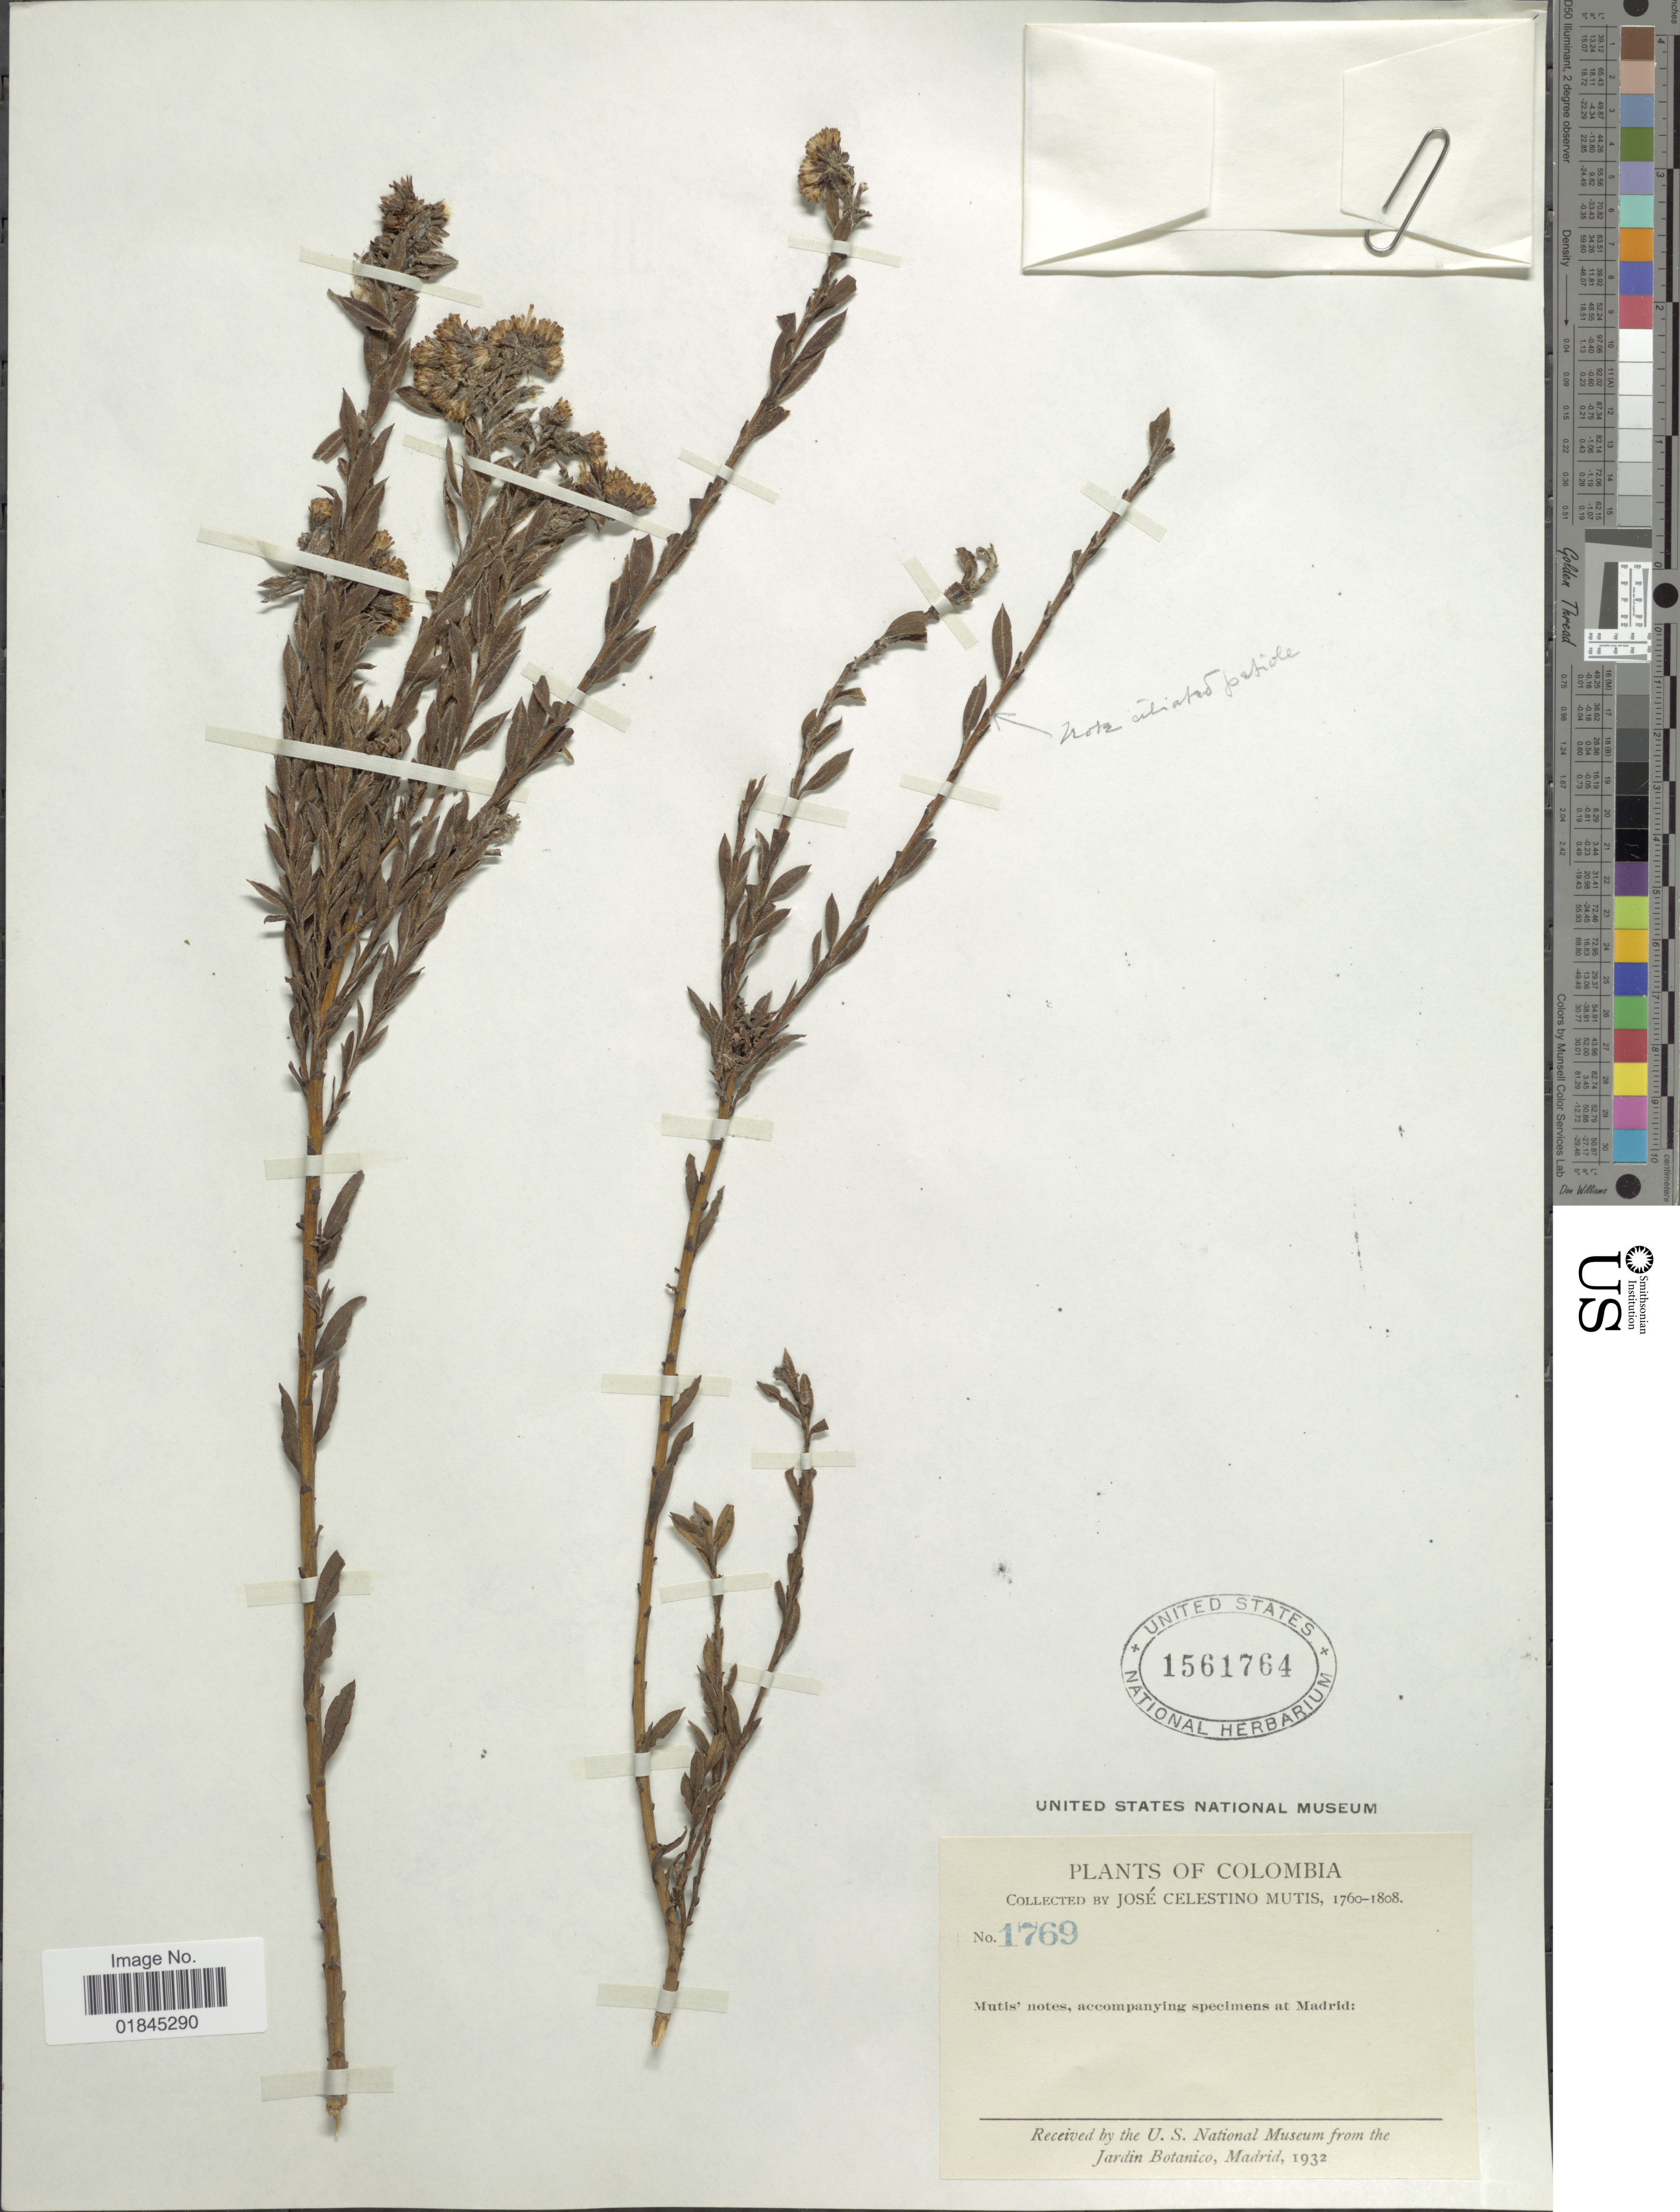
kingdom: Plantae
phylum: Tracheophyta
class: Magnoliopsida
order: Asterales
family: Asteraceae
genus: Pentacalia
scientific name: Pentacalia corymbosa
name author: (Benth.) Cuatrec.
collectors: J. C. B. Mutis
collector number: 1769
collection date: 1760/1808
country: Colombia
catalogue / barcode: US 1561764